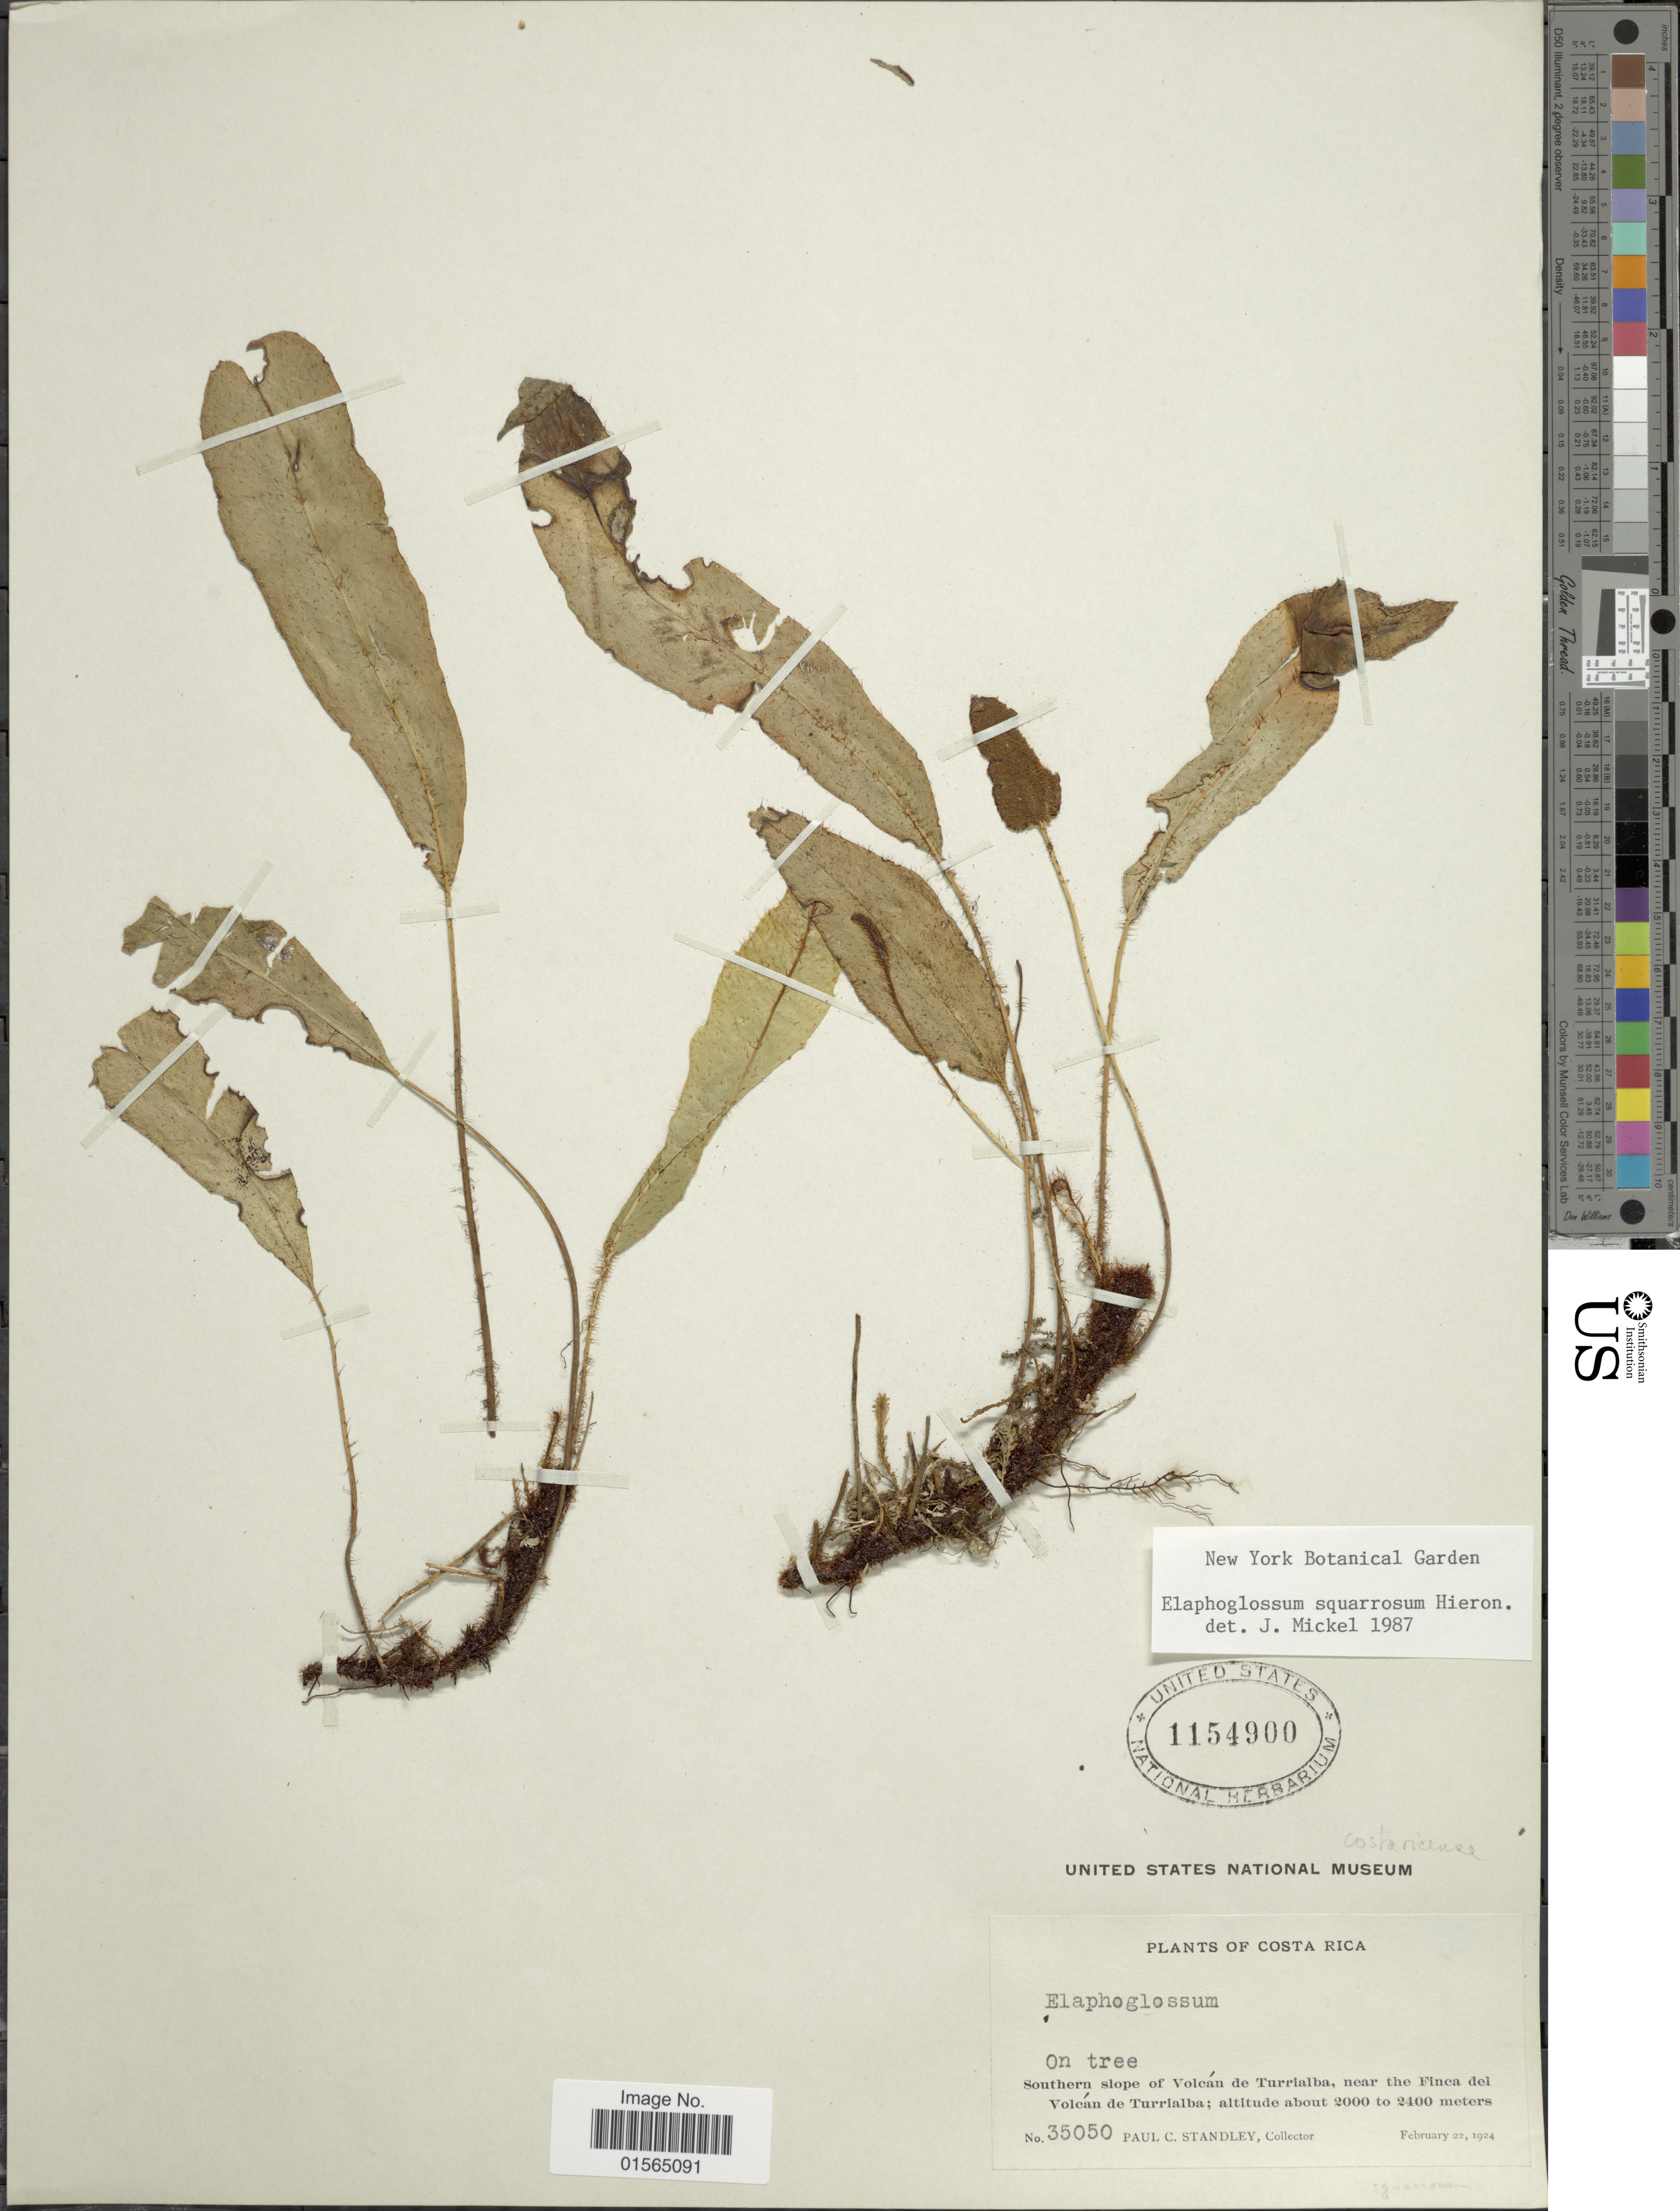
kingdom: Plantae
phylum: Tracheophyta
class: Polypodiopsida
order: Polypodiales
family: Dryopteridaceae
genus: Elaphoglossum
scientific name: Elaphoglossum squarrosum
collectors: P. C. Standley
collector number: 35050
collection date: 1924-02-22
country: Costa Rica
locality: Southern slope of Volcan de Turrialba, near the finca del Volcan de Turrialba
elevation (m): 2000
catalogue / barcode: US 1154900